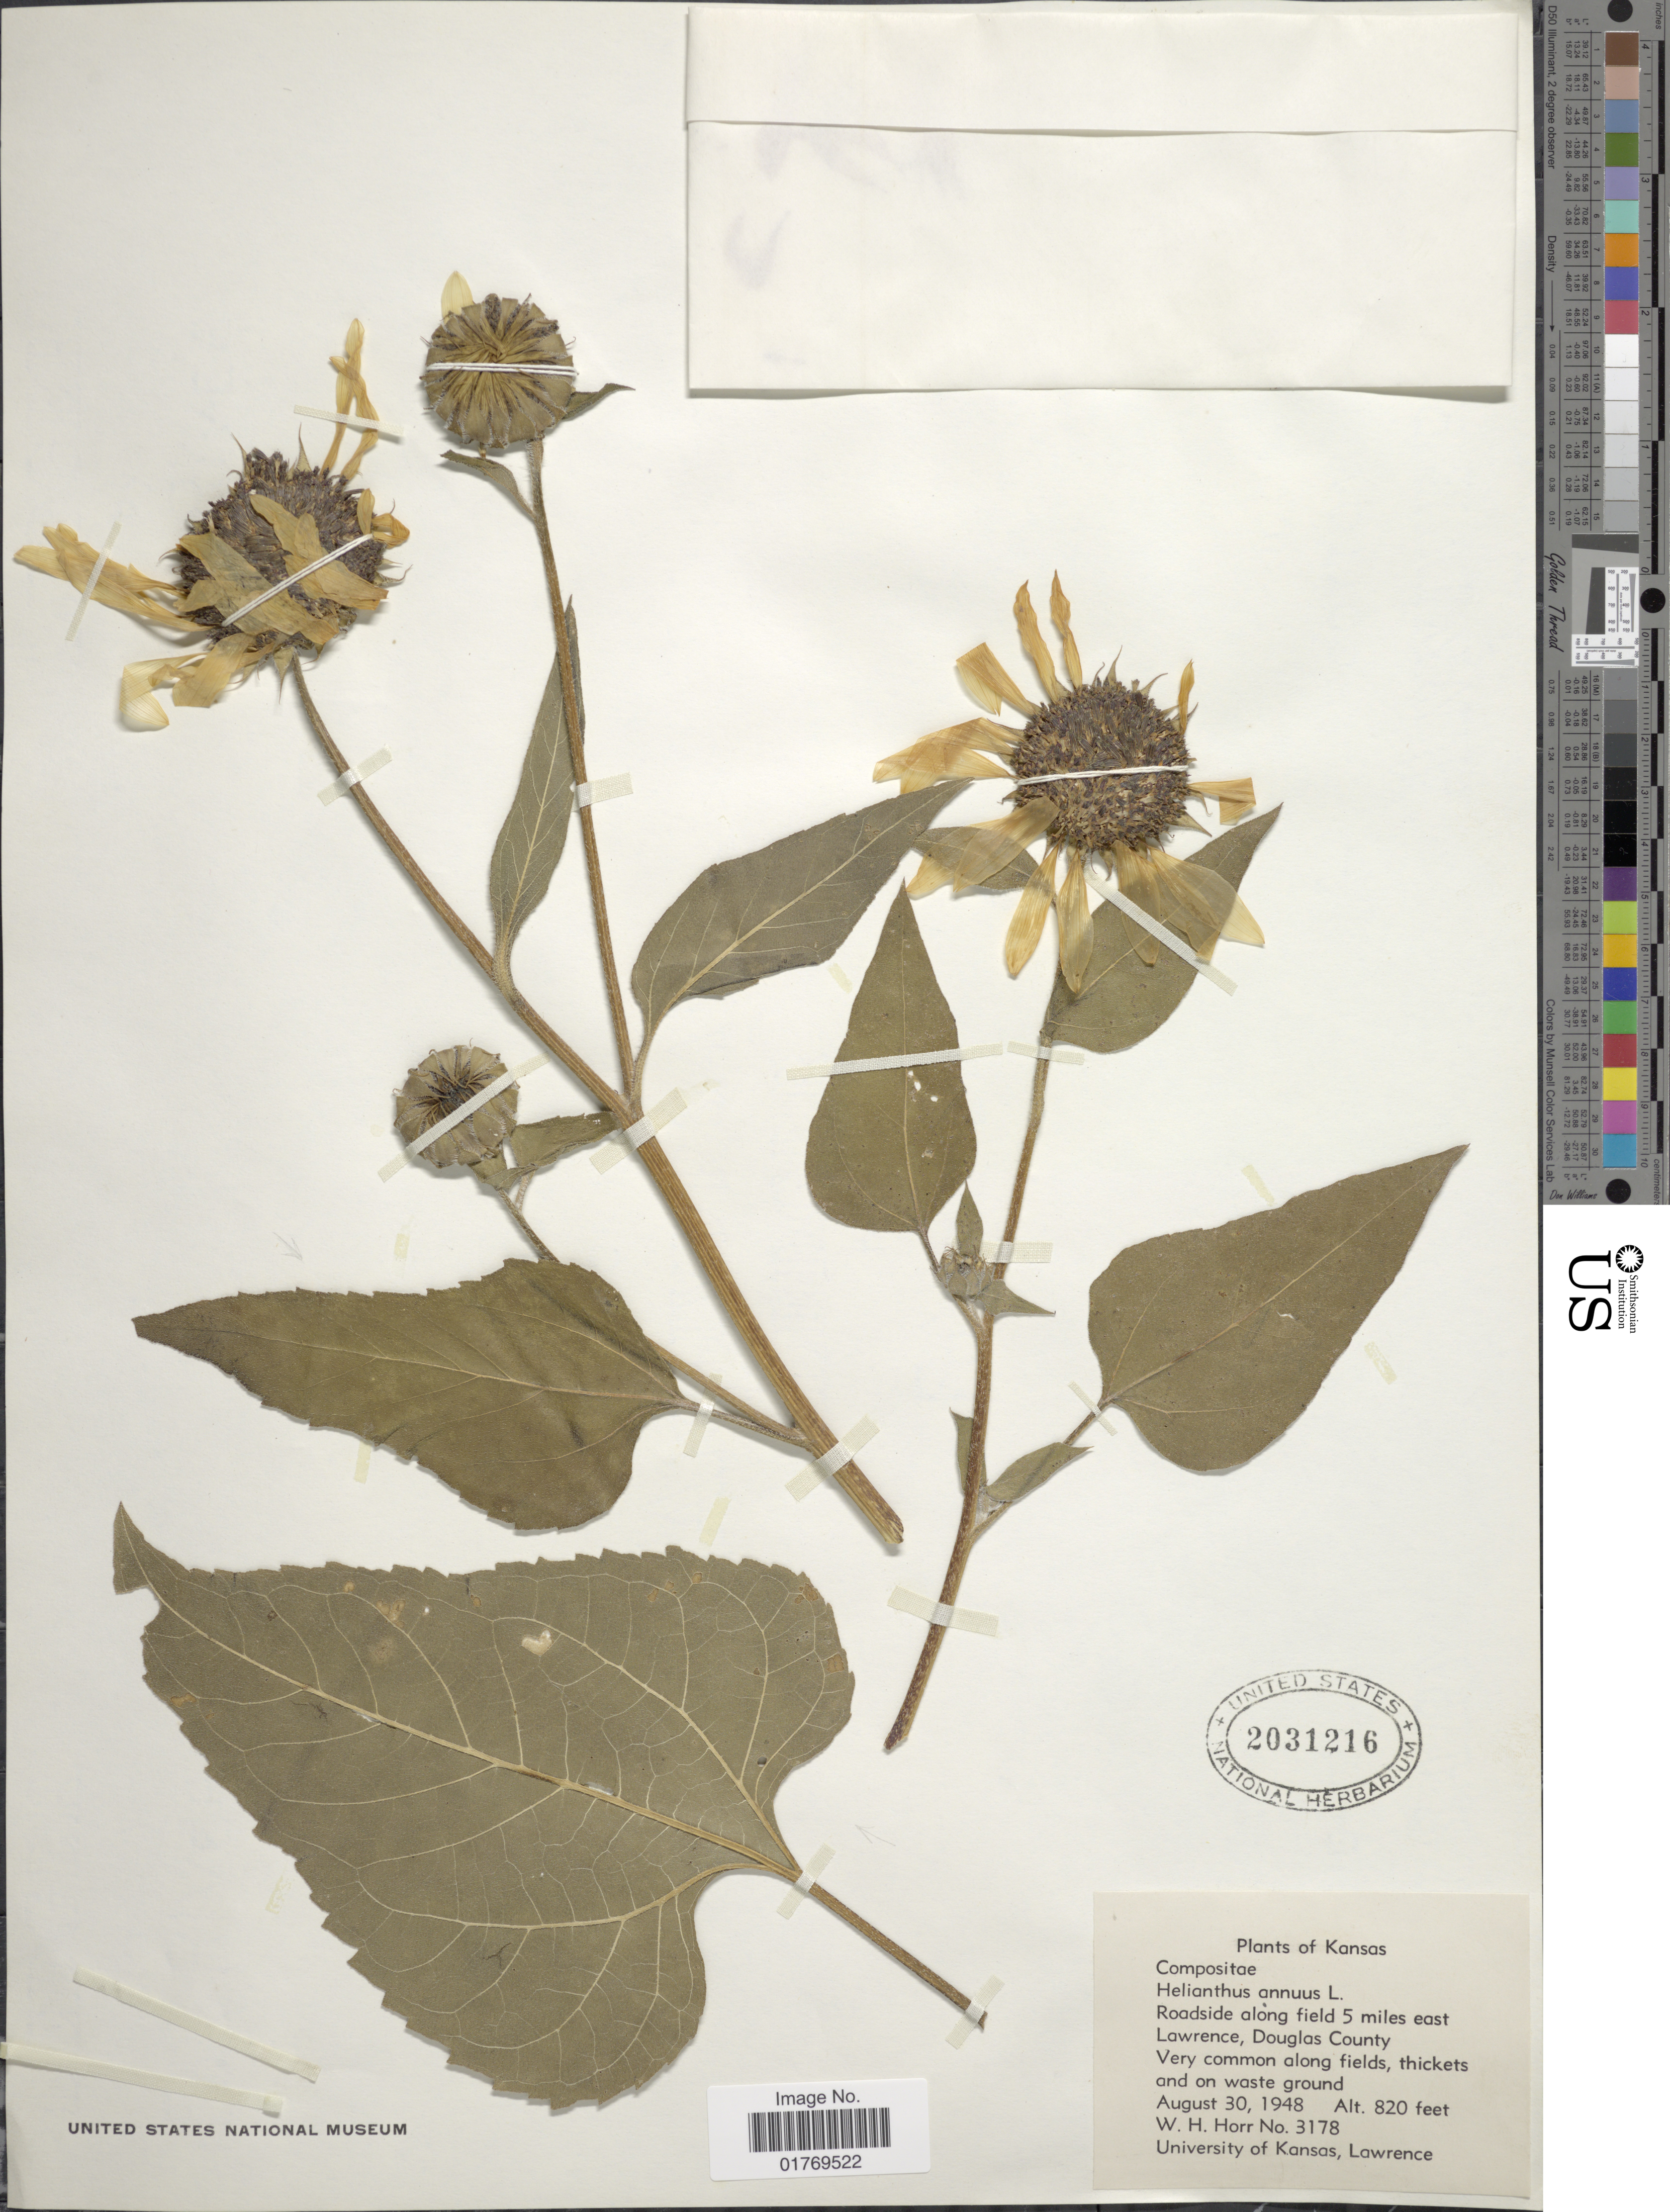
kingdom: Plantae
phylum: Tracheophyta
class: Magnoliopsida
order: Asterales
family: Asteraceae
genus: Helianthus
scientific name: Helianthus annuus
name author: L.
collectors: W. H. Horr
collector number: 3178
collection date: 1948-08-30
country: United States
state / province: Kansas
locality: Roadside along field 5 miles east Lawrence, Douglas County.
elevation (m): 250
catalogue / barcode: US 2031216